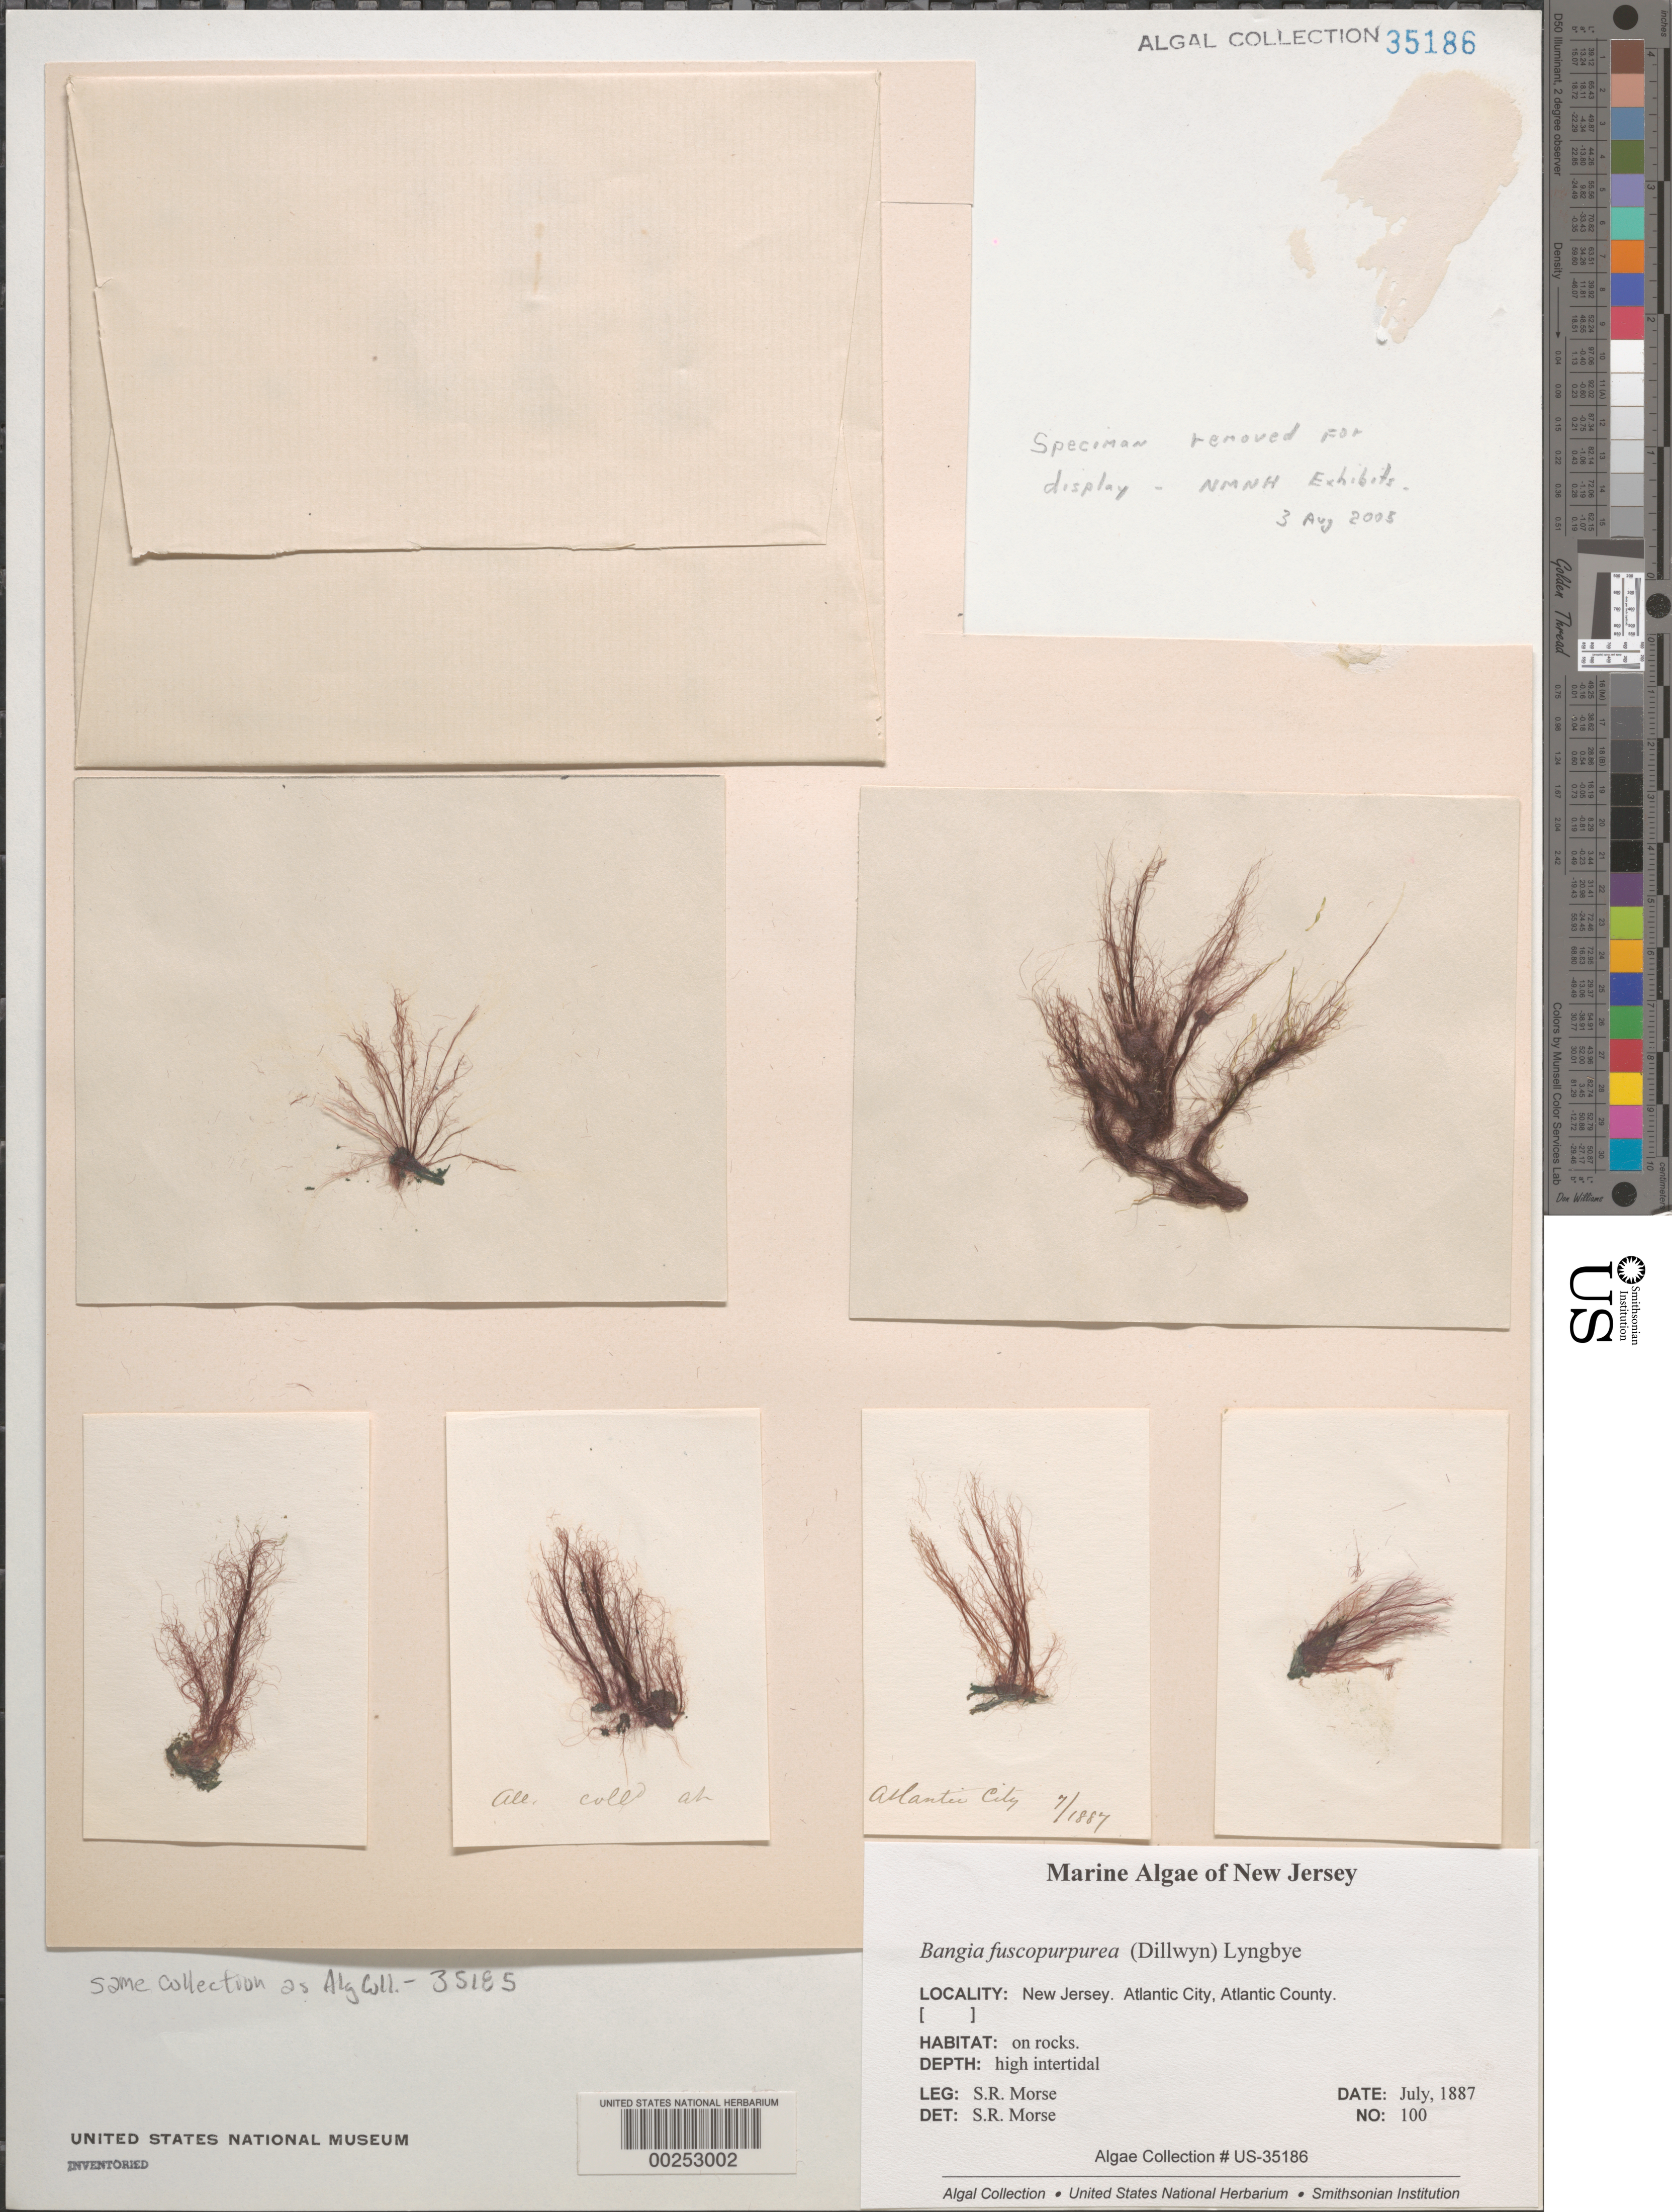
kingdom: Plantae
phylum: Rhodophyta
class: Bangiophyceae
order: Bangiales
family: Bangiaceae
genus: Bangia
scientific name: Bangia fuscopurpurea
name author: (Dillwyn) Lyngb.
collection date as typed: Jul 1887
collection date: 1887-07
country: United States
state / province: New Jersey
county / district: Atlantic County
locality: Atlantic City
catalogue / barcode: US 35186